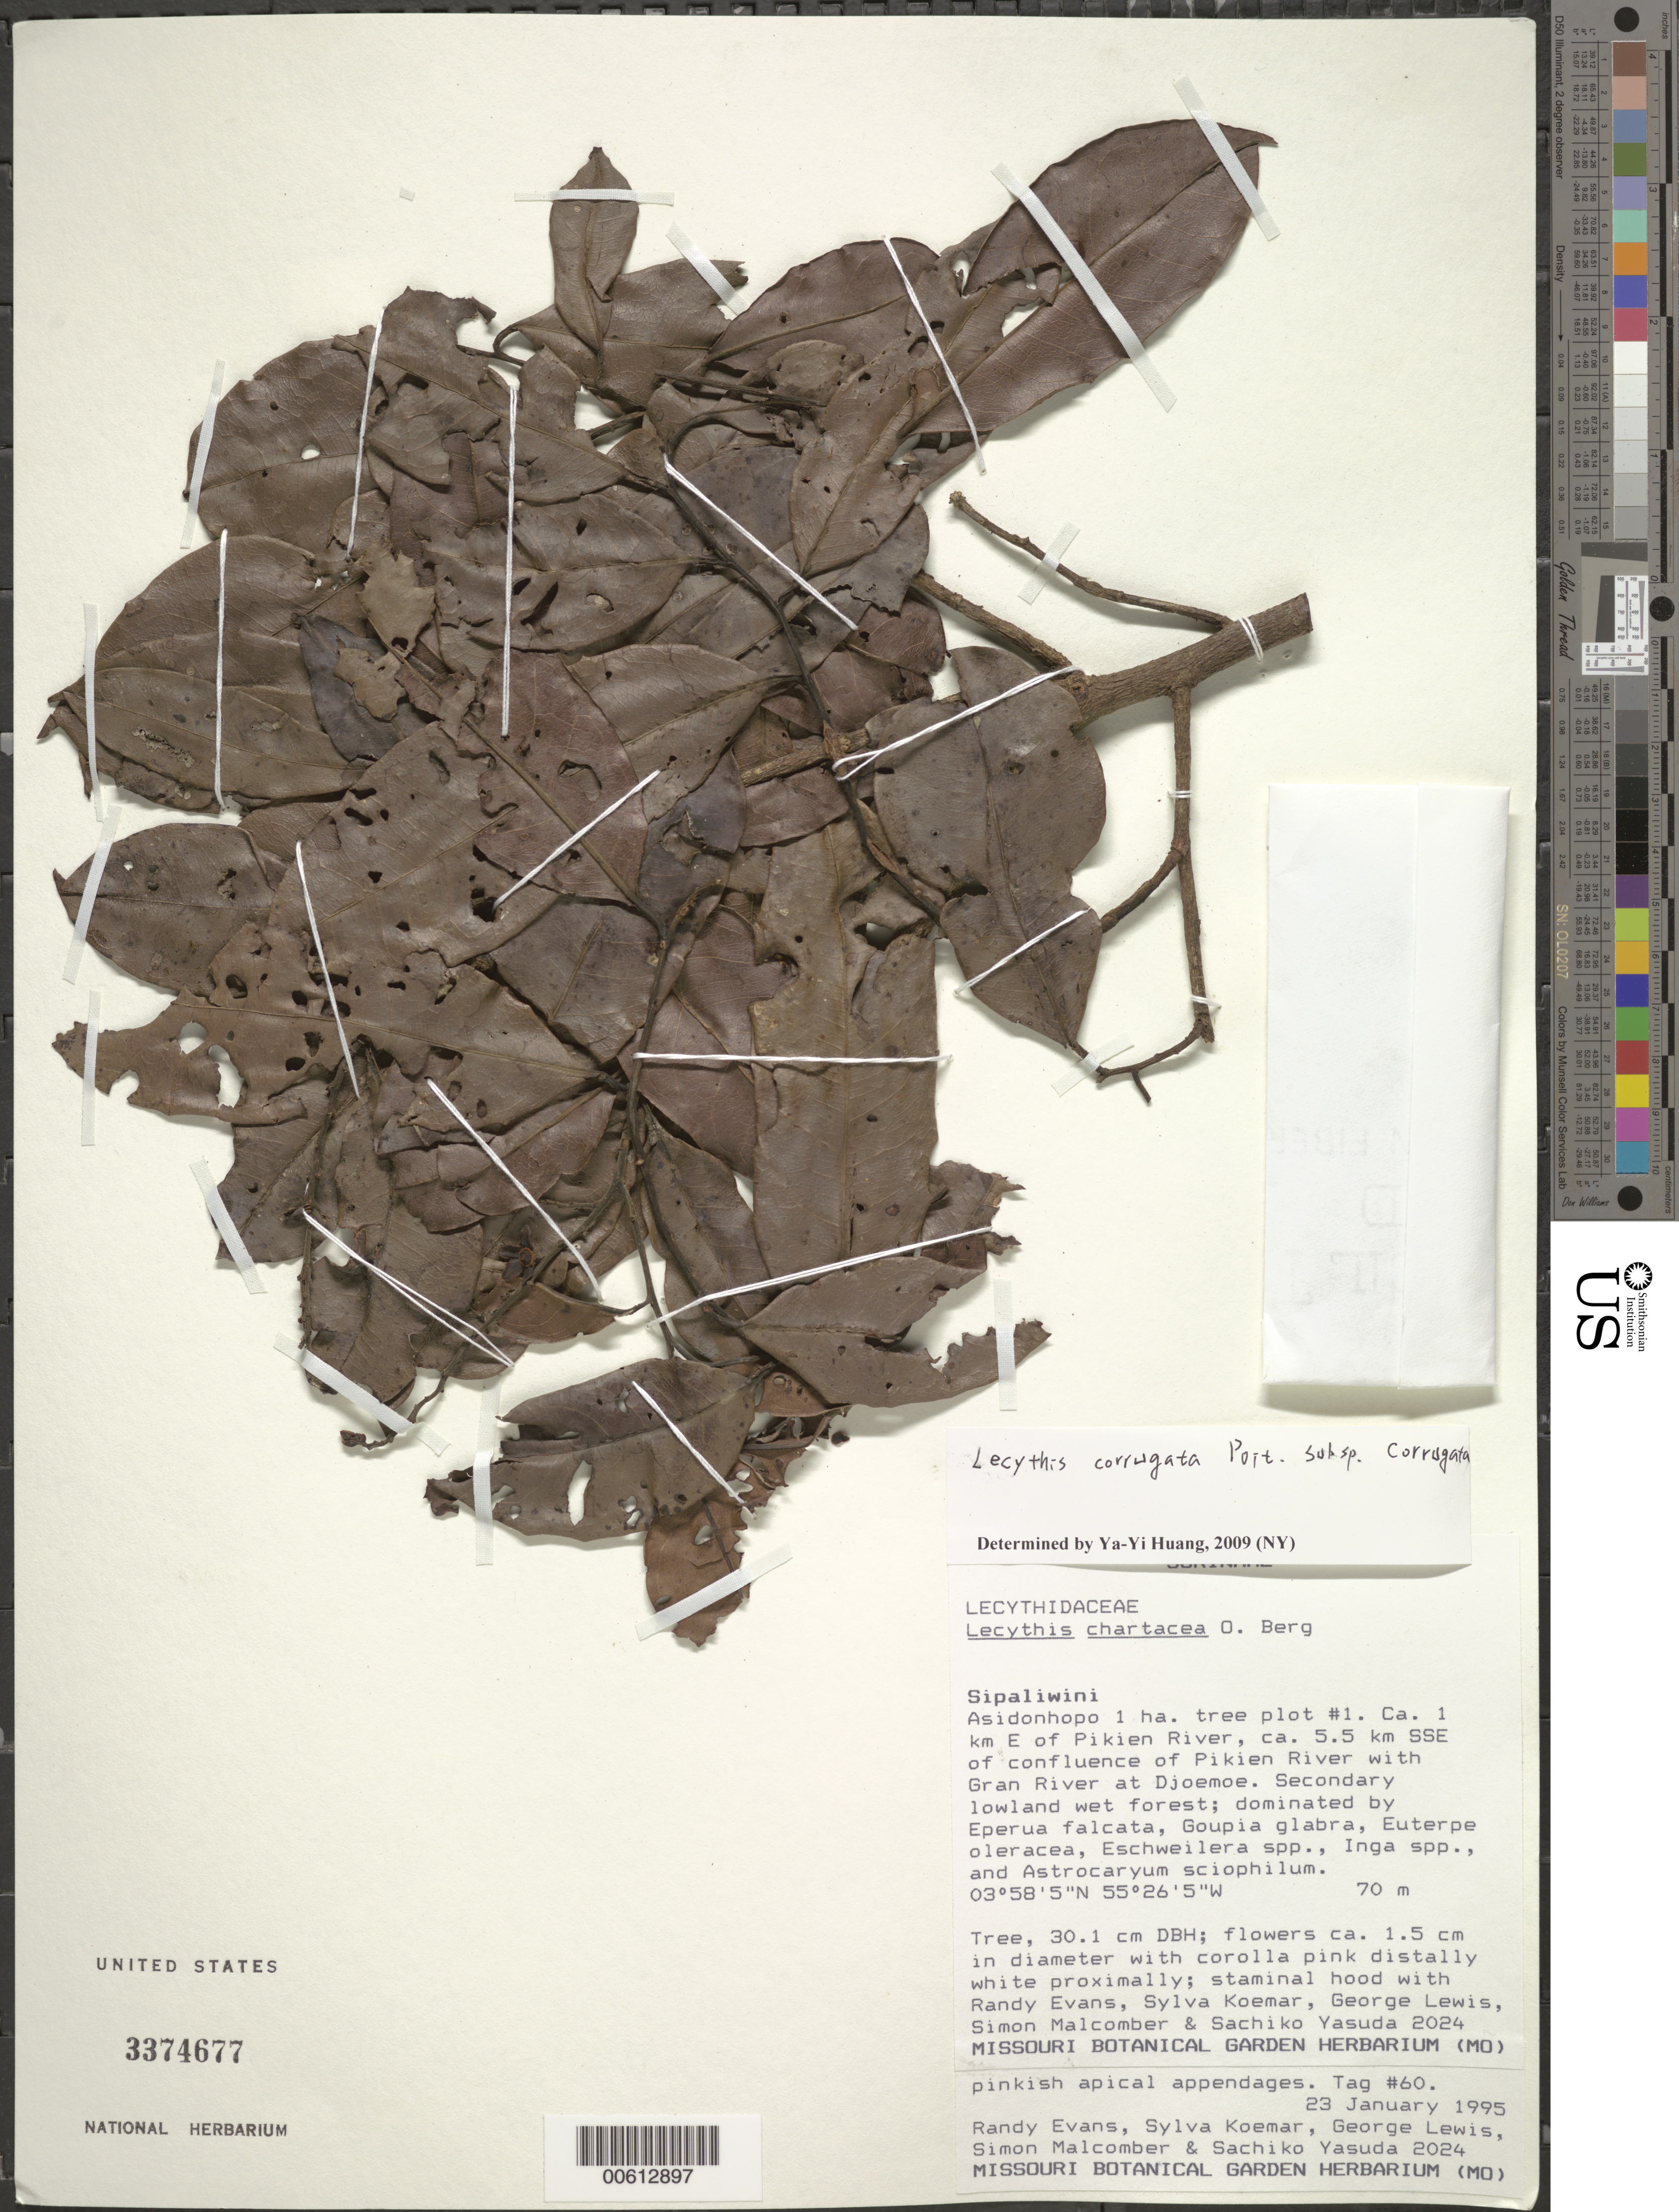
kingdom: Plantae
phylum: Tracheophyta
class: Magnoliopsida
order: Ericales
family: Lecythidaceae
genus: Lecythis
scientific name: Lecythis corrugata subsp. corrugata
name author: Poit.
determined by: Huang, Y. Y.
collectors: R. Evans, S. Koemar, G. Lewis, S. T. Malcomber & S. Yasuda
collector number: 2024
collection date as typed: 23-Jan-95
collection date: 1995-01-23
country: Suriname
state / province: Sipaliwini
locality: Asidonhopo, 1 km E of Pikien R., 5.5 km SSE of confl. of Pikien R. & Gran R. at Djoemoe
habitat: Secondary lowland wet forest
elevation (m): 70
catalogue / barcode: US 3374677